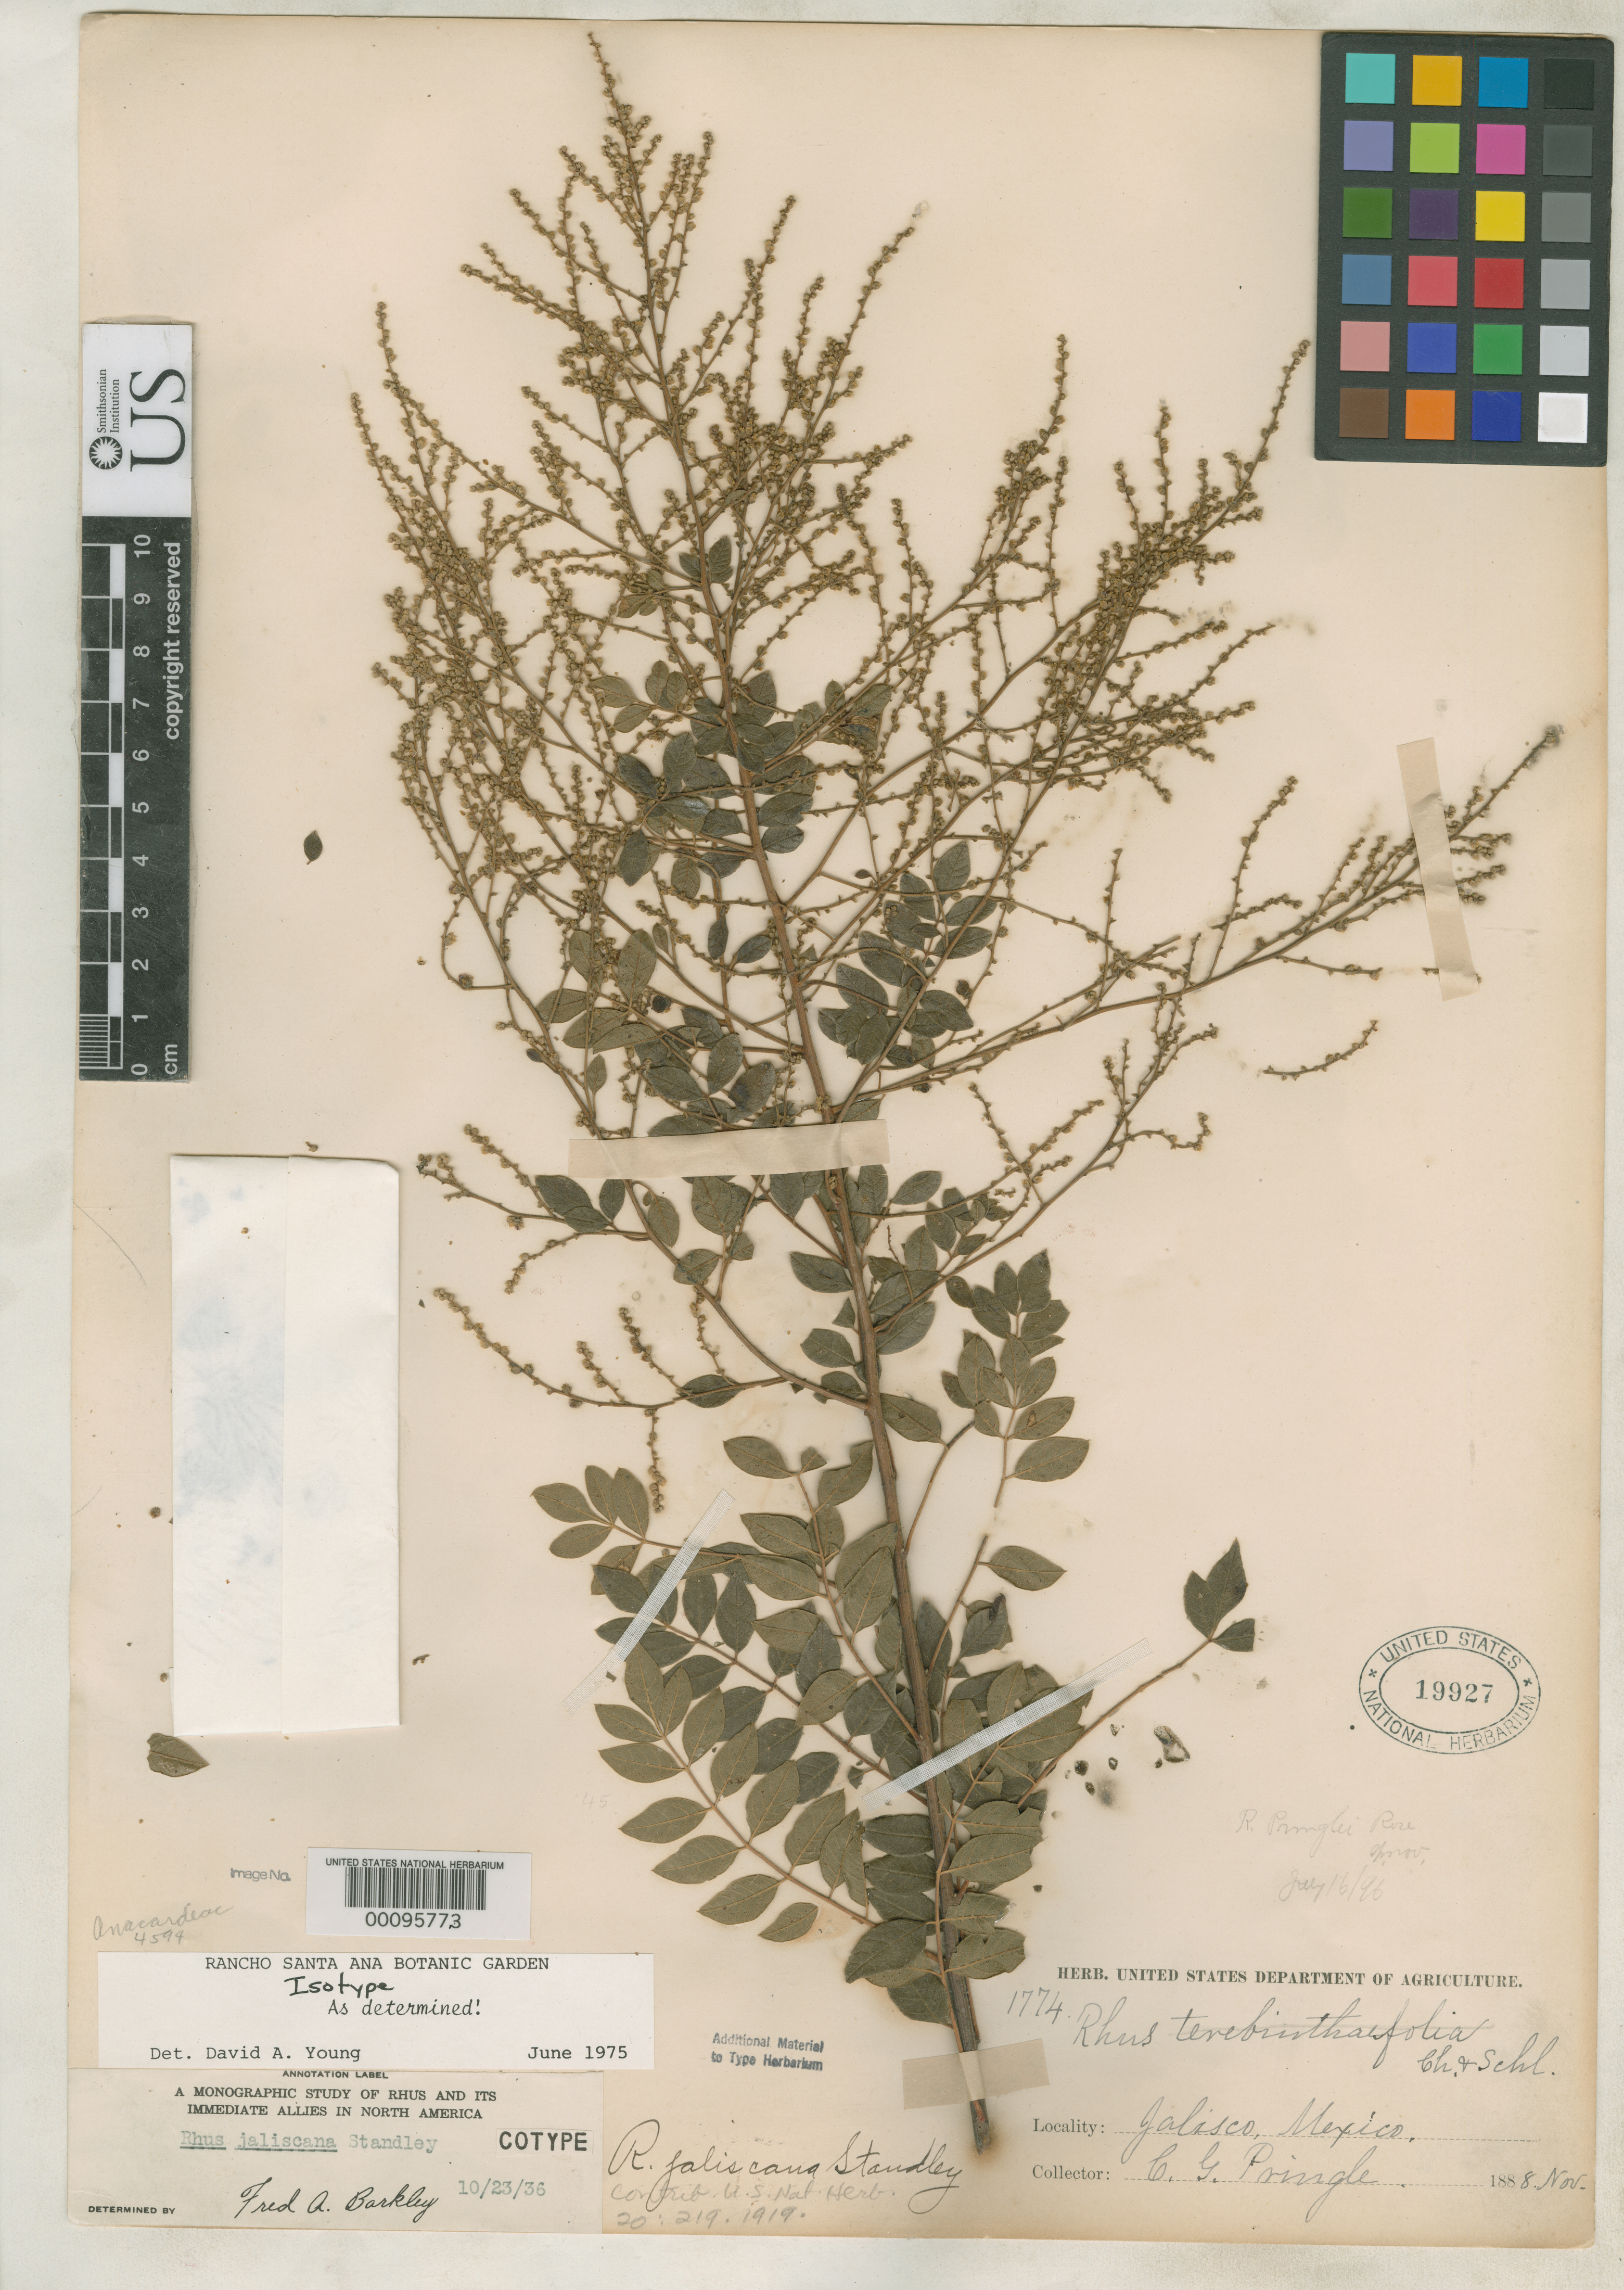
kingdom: Plantae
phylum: Tracheophyta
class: Magnoliopsida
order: Sapindales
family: Anacardiaceae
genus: Rhus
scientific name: Rhus jaliscana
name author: Standl.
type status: Isotype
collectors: C. G. Pringle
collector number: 1774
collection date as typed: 03 Nov 1888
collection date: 1888-11-03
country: Mexico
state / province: Jalisco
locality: Barranca near Guada Lajaca. [Guadalajara?]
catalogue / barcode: US 19927